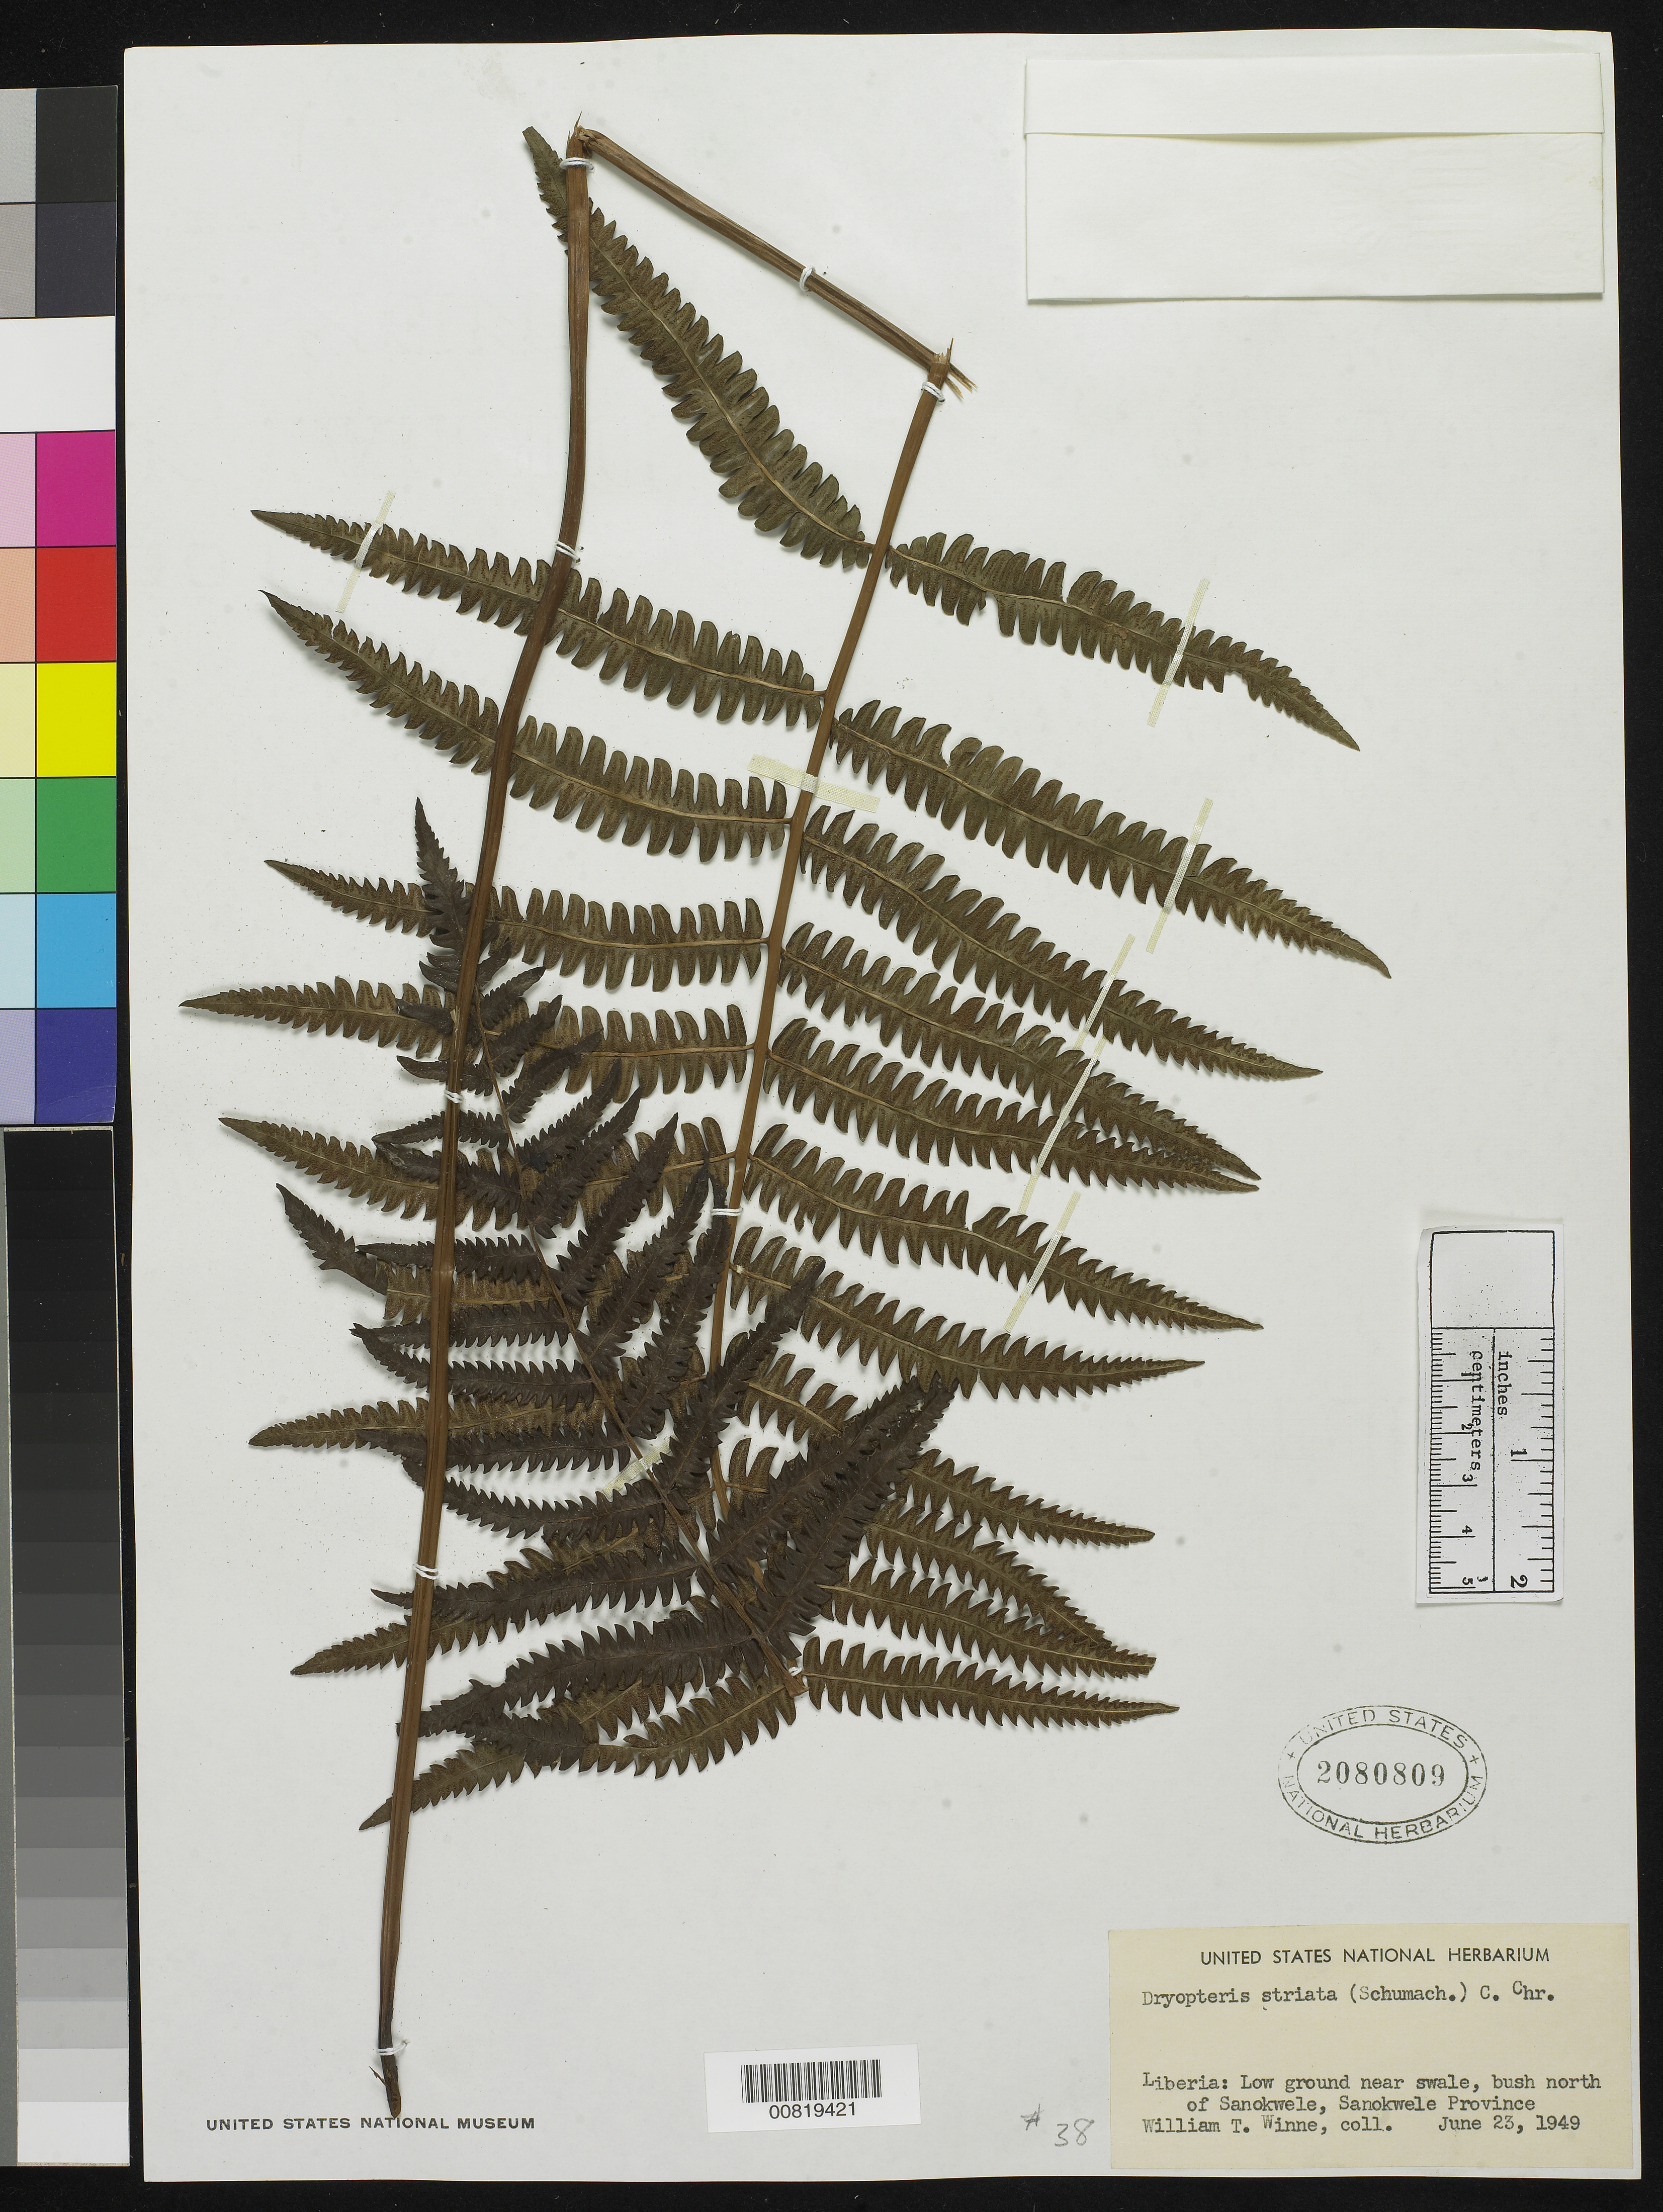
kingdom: Plantae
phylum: Tracheophyta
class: Polypodiopsida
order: Polypodiales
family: Thelypteridaceae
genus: Cyclosorus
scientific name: Cyclosorus interruptus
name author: (Willd.) H. Itô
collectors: -. Winne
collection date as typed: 23 Jun 1949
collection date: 1949-06-23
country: Liberia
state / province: Nimba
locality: Sanokwele Province: N of Sanokwele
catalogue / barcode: US 2080809